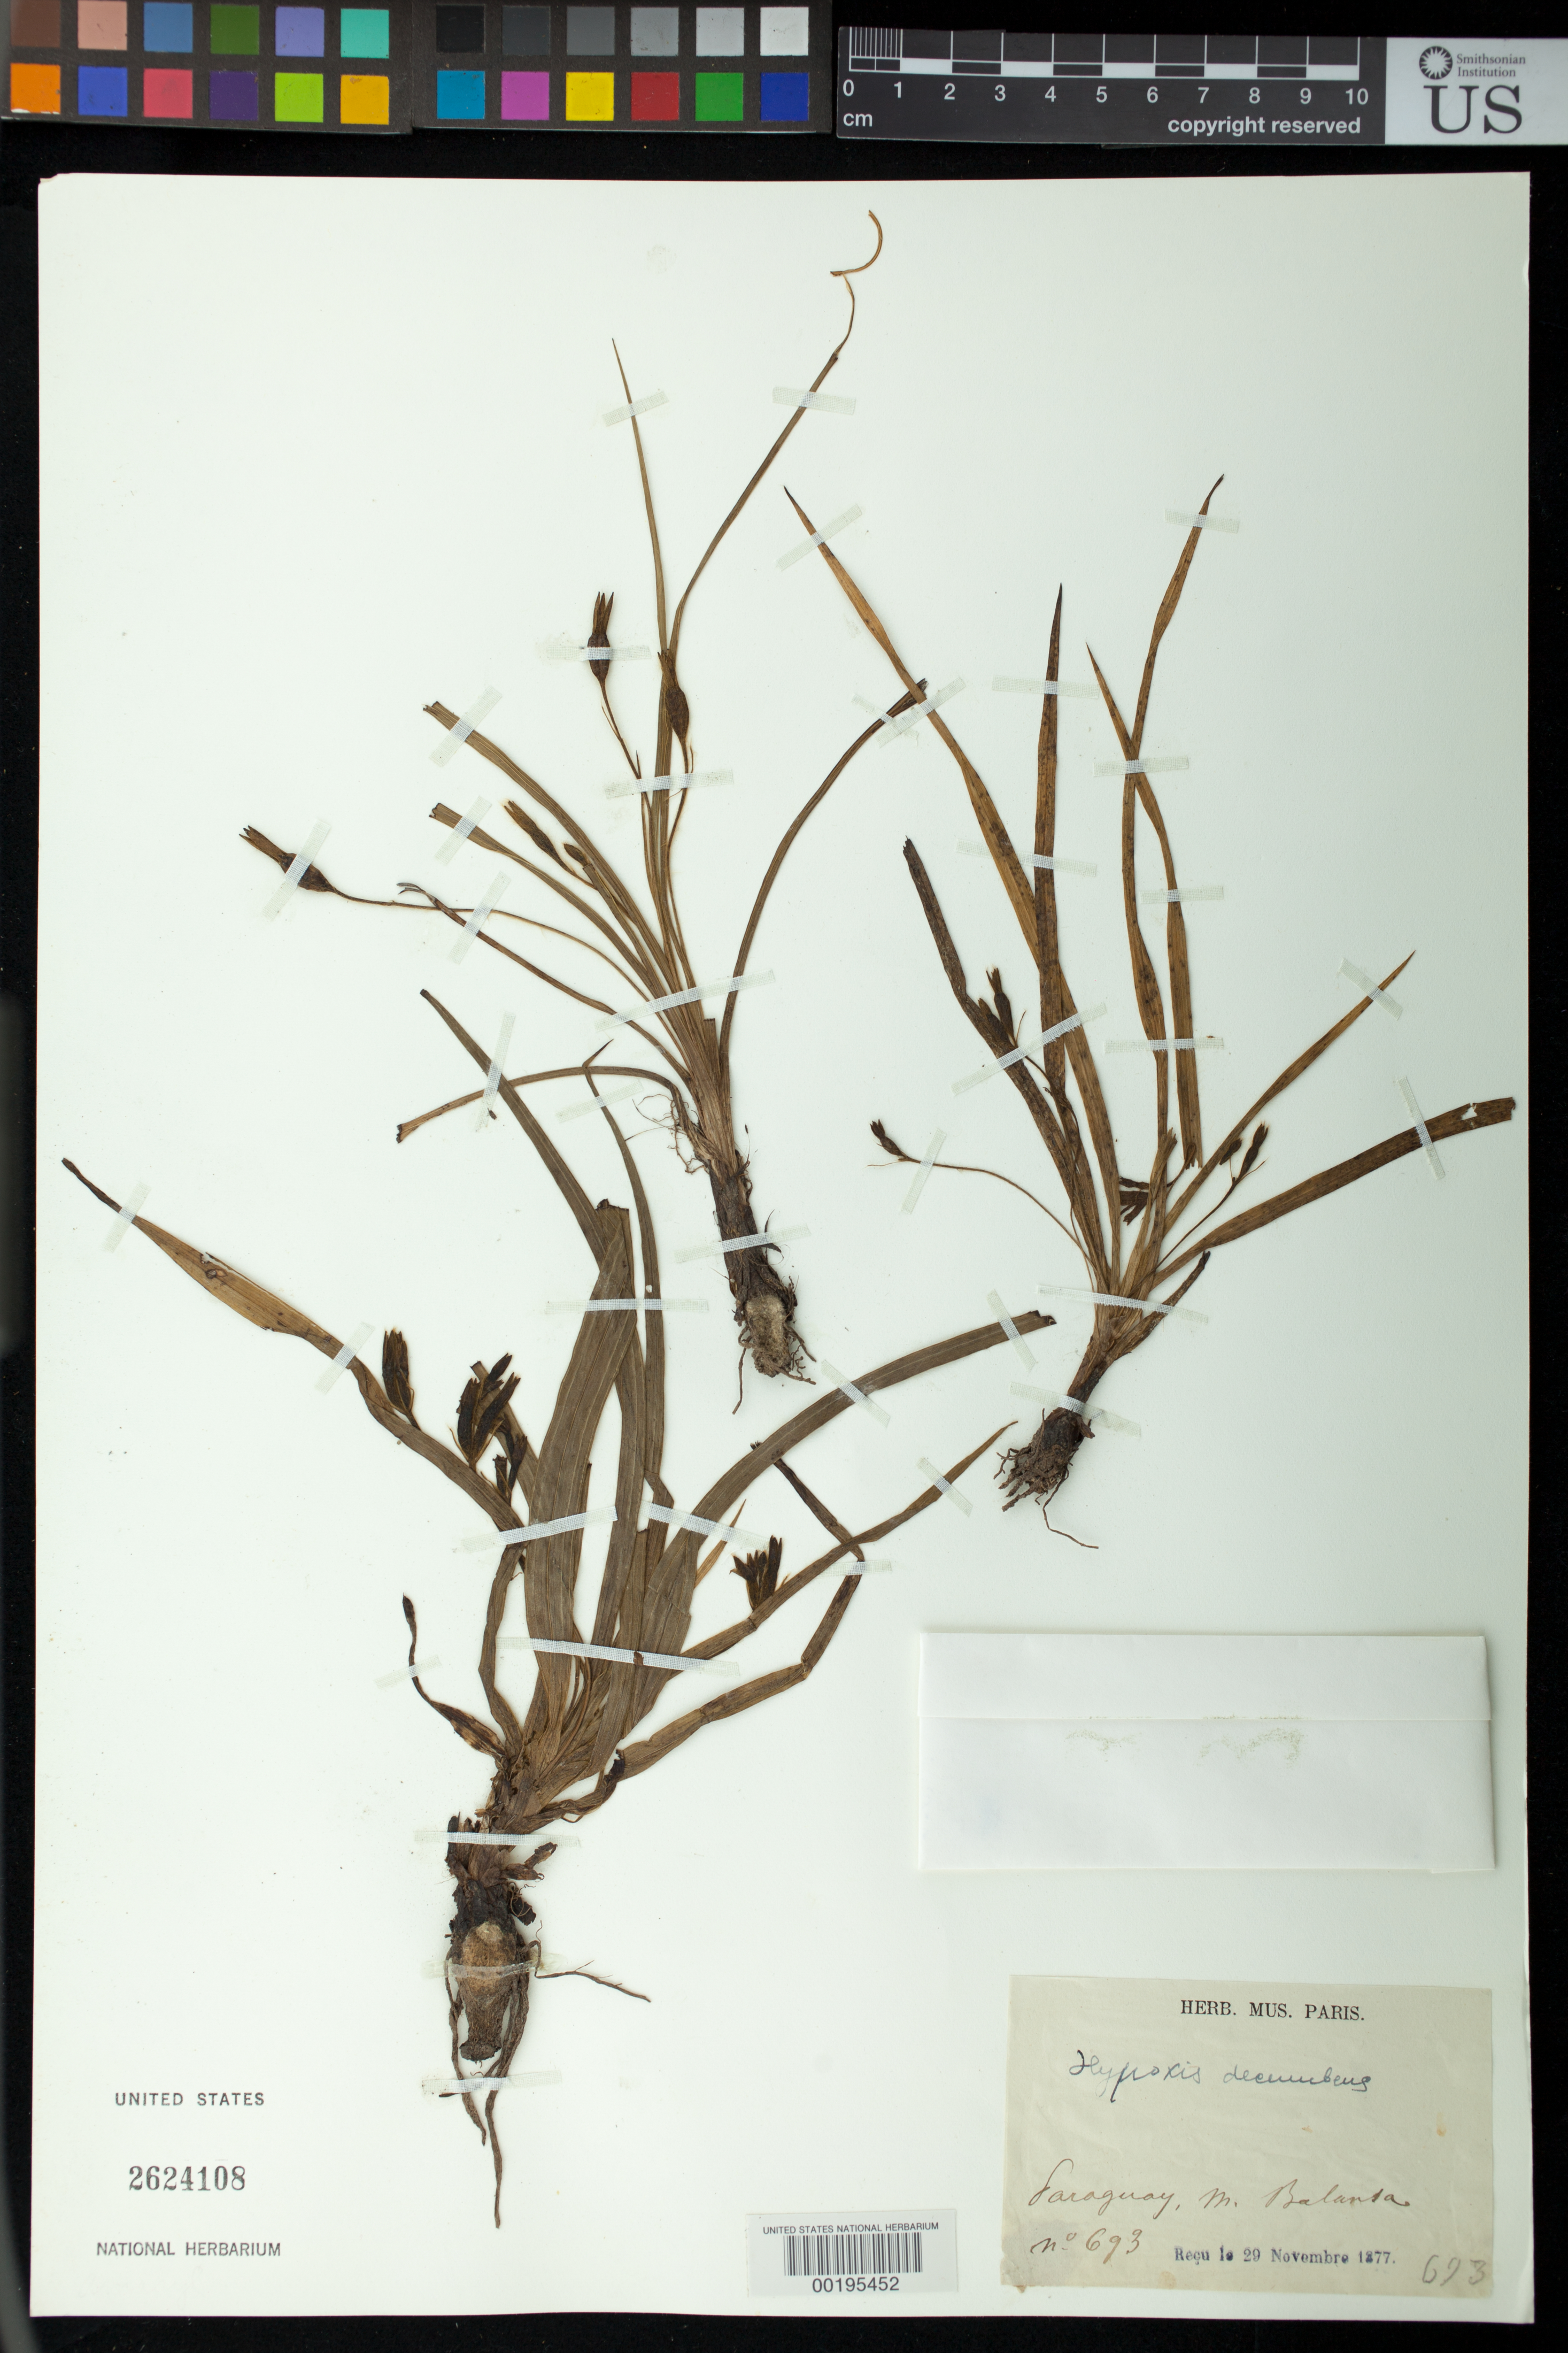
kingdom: Plantae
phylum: Tracheophyta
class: Liliopsida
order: Asparagales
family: Hypoxidaceae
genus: Hypoxis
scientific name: Hypoxis decumbens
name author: L.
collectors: B. Balansa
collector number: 693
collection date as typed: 29 Nov 1877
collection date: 1877-11-29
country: Paraguay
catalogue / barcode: US 2624108